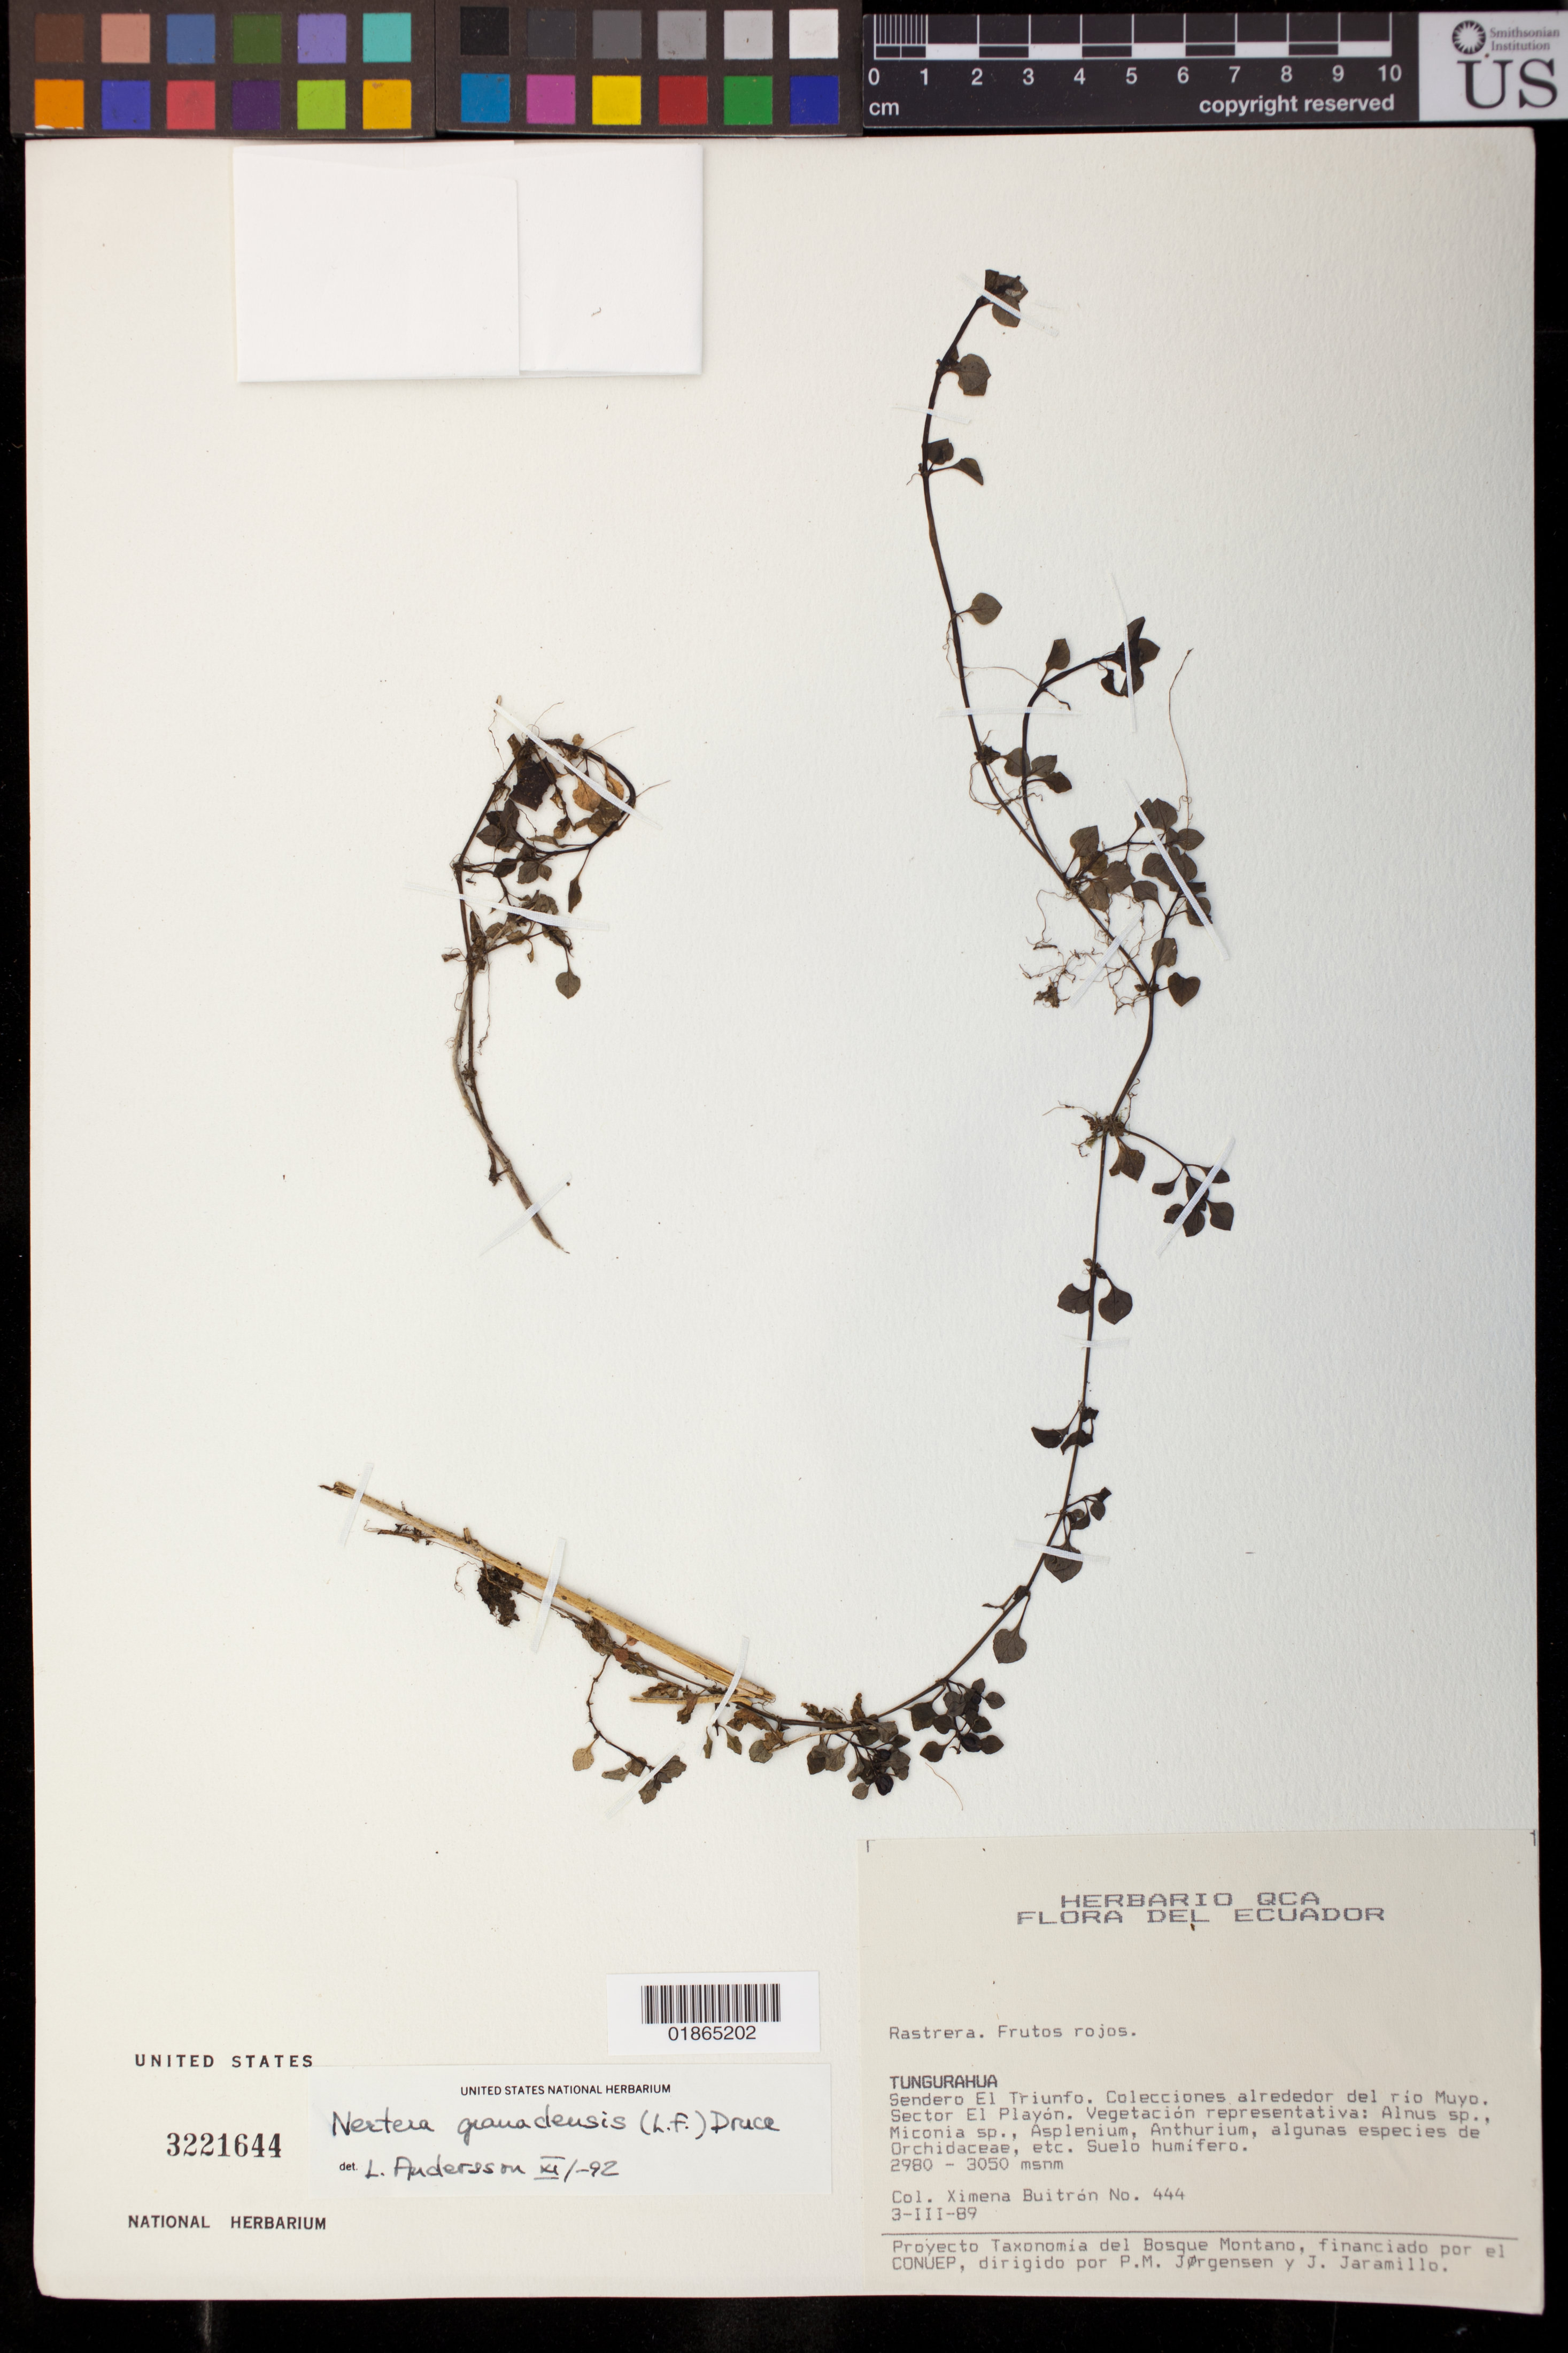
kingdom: Plantae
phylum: Chlorophyta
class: Ulvophyceae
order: Ulvales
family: Ulvaceae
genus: Ulva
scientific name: Ulva flexuosa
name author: Wulfen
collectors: X. Buitrón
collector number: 444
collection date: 1989-03-03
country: Ecuador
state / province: Tungurahua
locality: Sendero El Triunfo. Colecciones alrededor del rio Muyo. Sector El Playon.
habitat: Suelo humifero.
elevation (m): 2980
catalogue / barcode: US 3221644